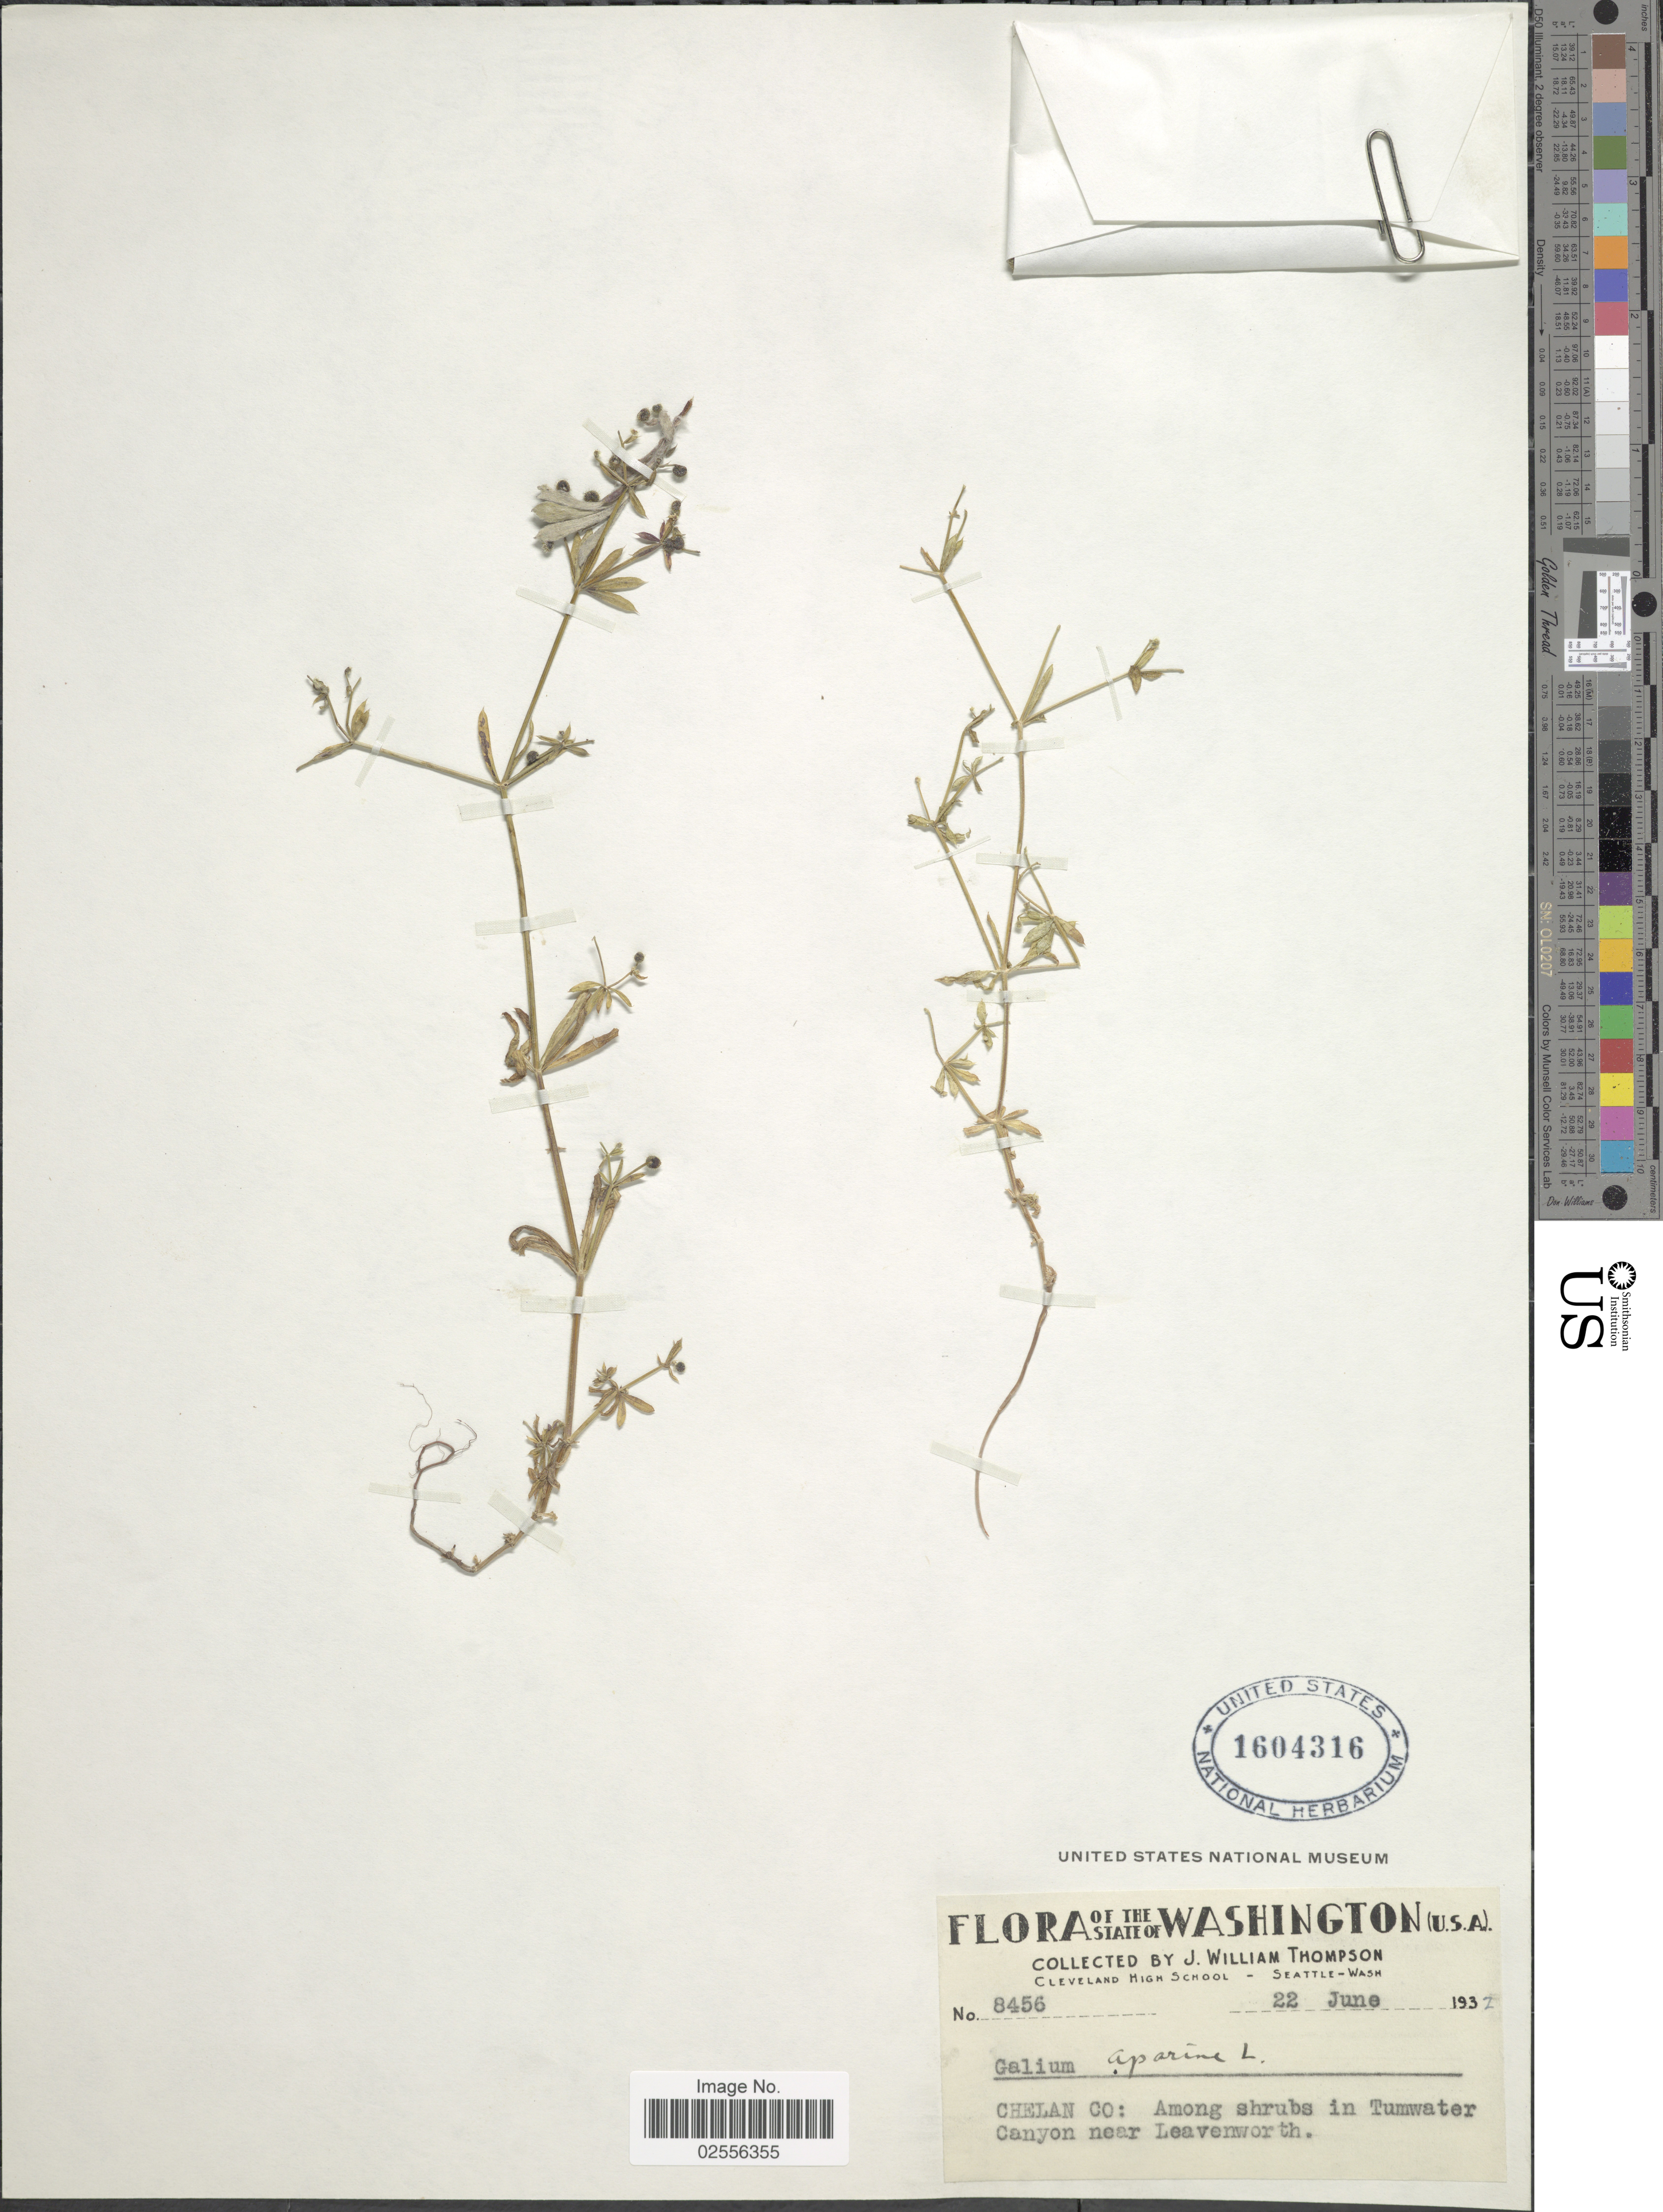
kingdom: Plantae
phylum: Tracheophyta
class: Magnoliopsida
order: Gentianales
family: Rubiaceae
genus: Galium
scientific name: Galium aparine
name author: L.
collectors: J. W. Thompson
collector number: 8456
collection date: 1932-06-22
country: United States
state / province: Washington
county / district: Chelan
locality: Chelan Co: in Tumwater Canyon near Leavenworth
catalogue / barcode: US 1604316